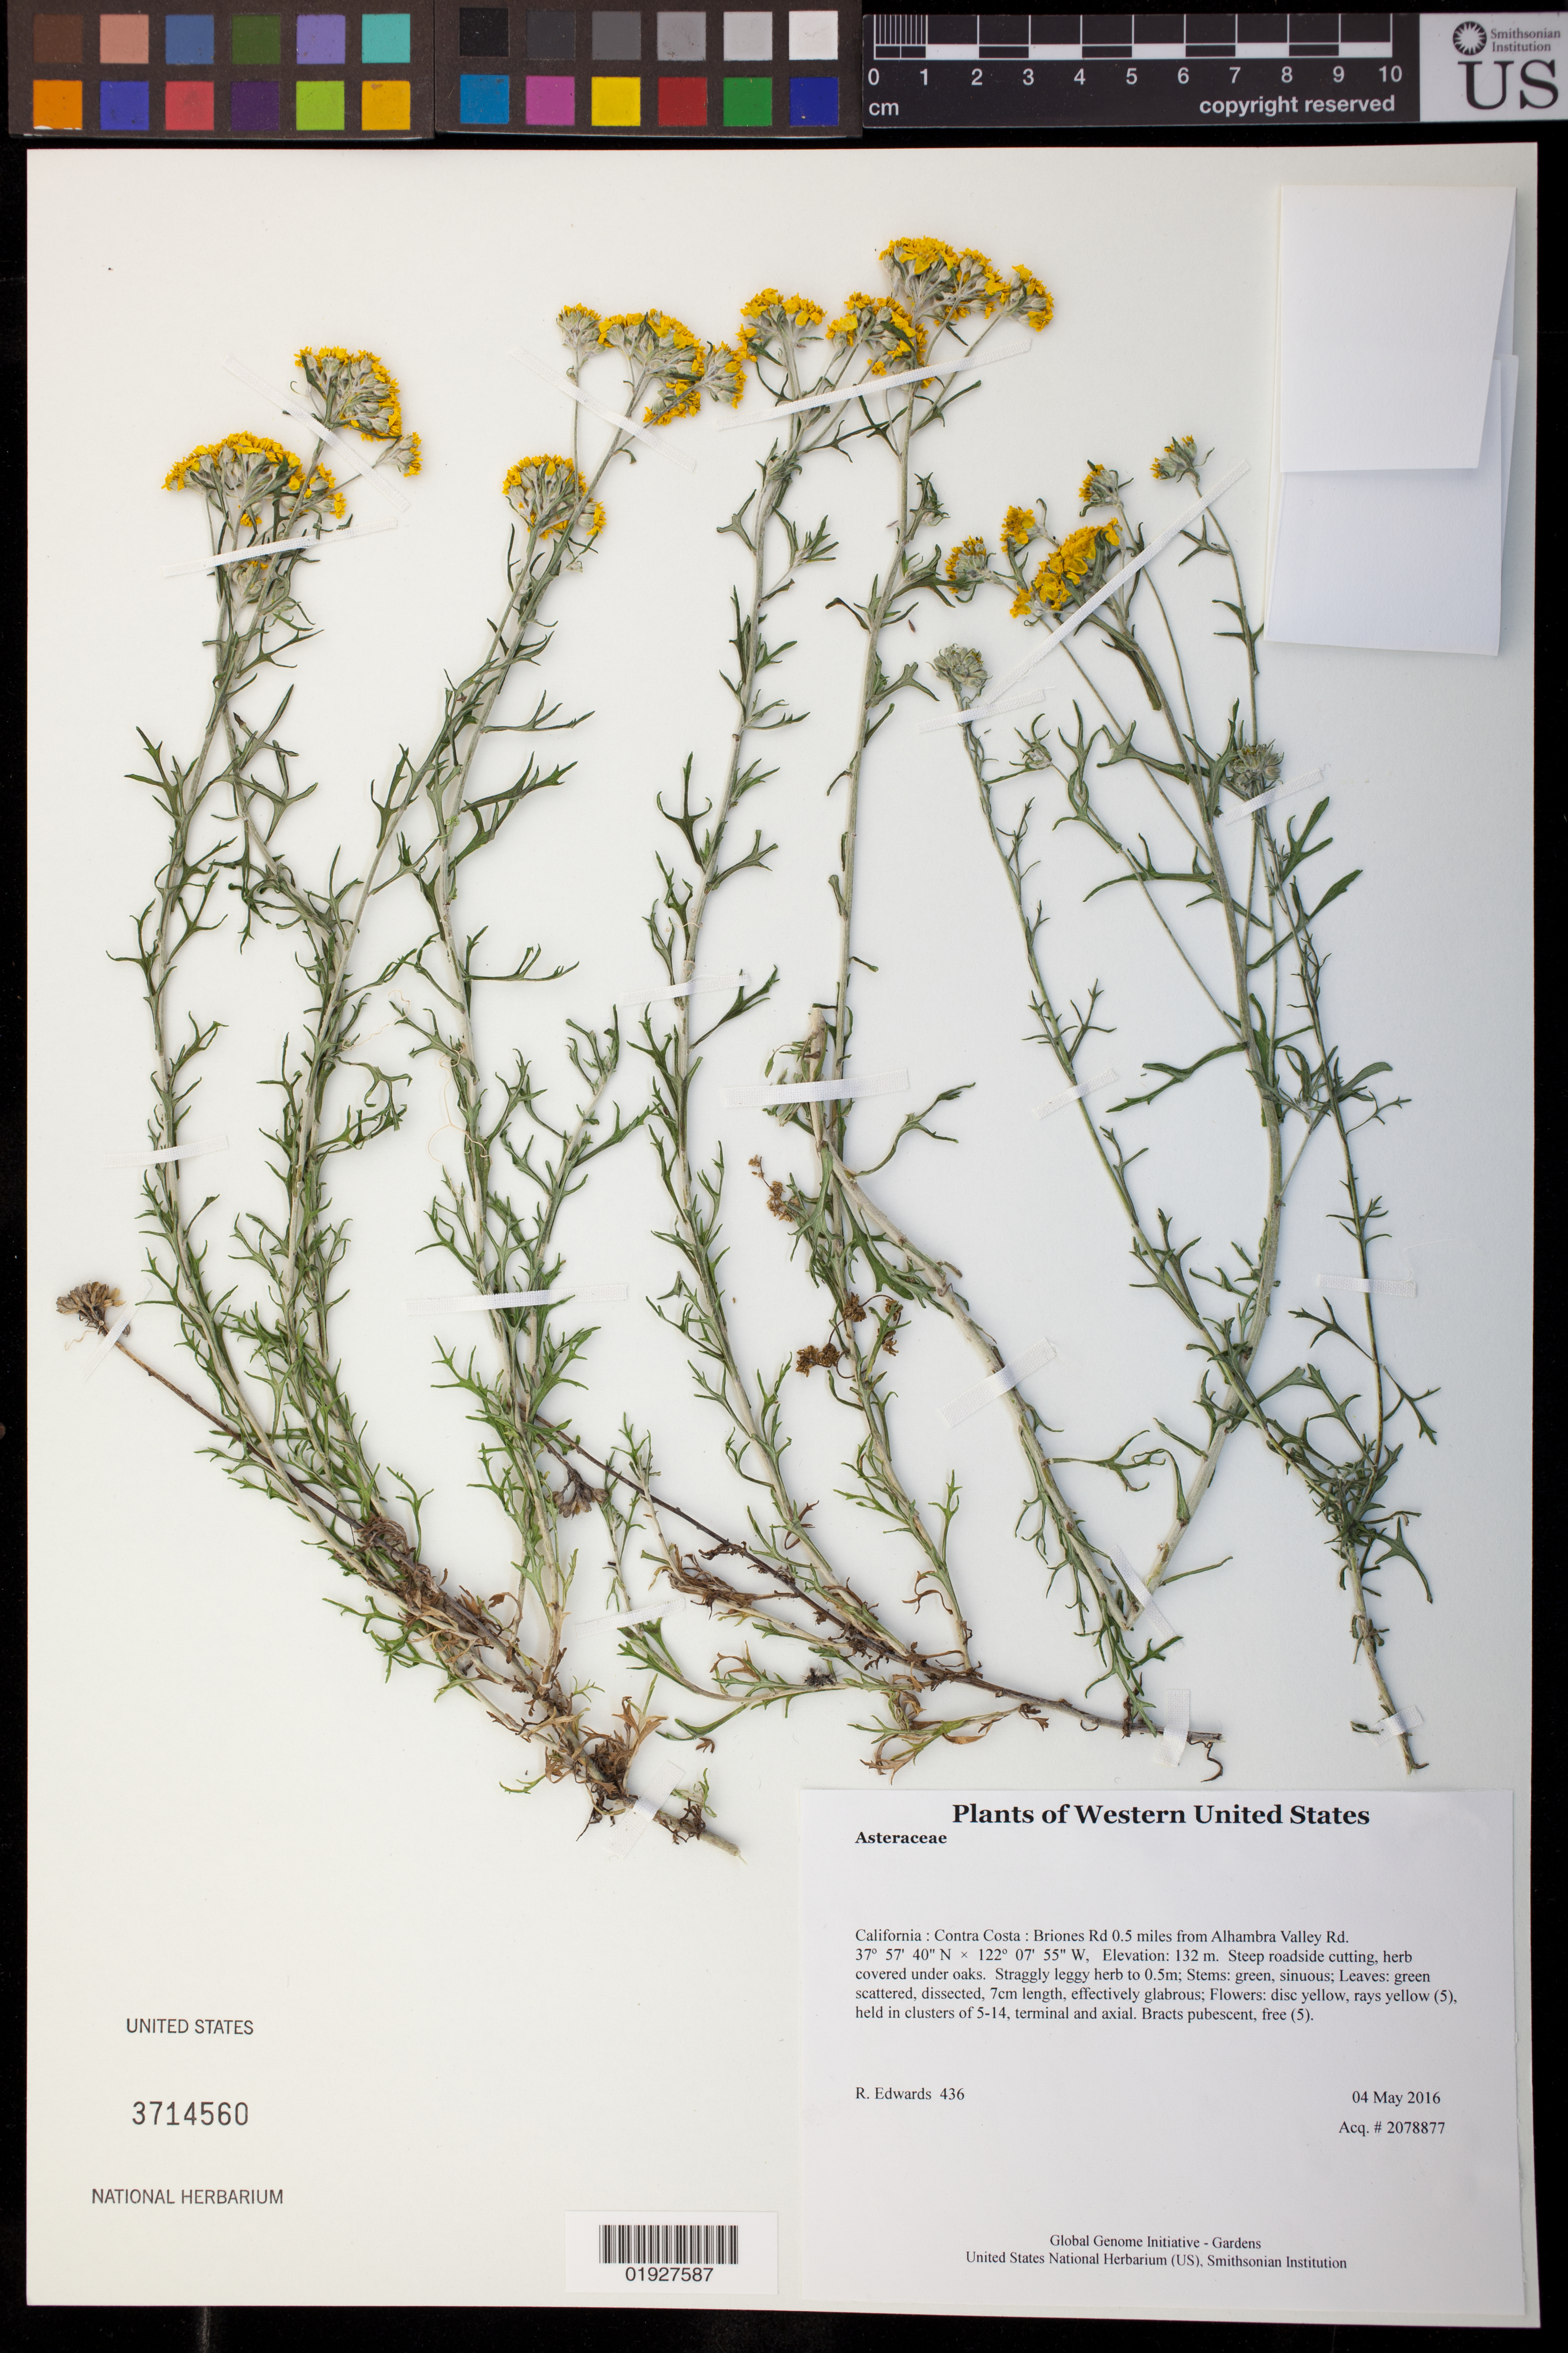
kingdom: Plantae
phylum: Tracheophyta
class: Magnoliopsida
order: Asterales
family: Asteraceae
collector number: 436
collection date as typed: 4 May 2016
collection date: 2016-05-04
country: United States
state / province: California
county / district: Contra Costa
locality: Briones Rd 0.5 miles from Alhambra Valley Rd.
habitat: Steep roadside cutting, herb covered under oaks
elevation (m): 132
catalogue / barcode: US 3714560